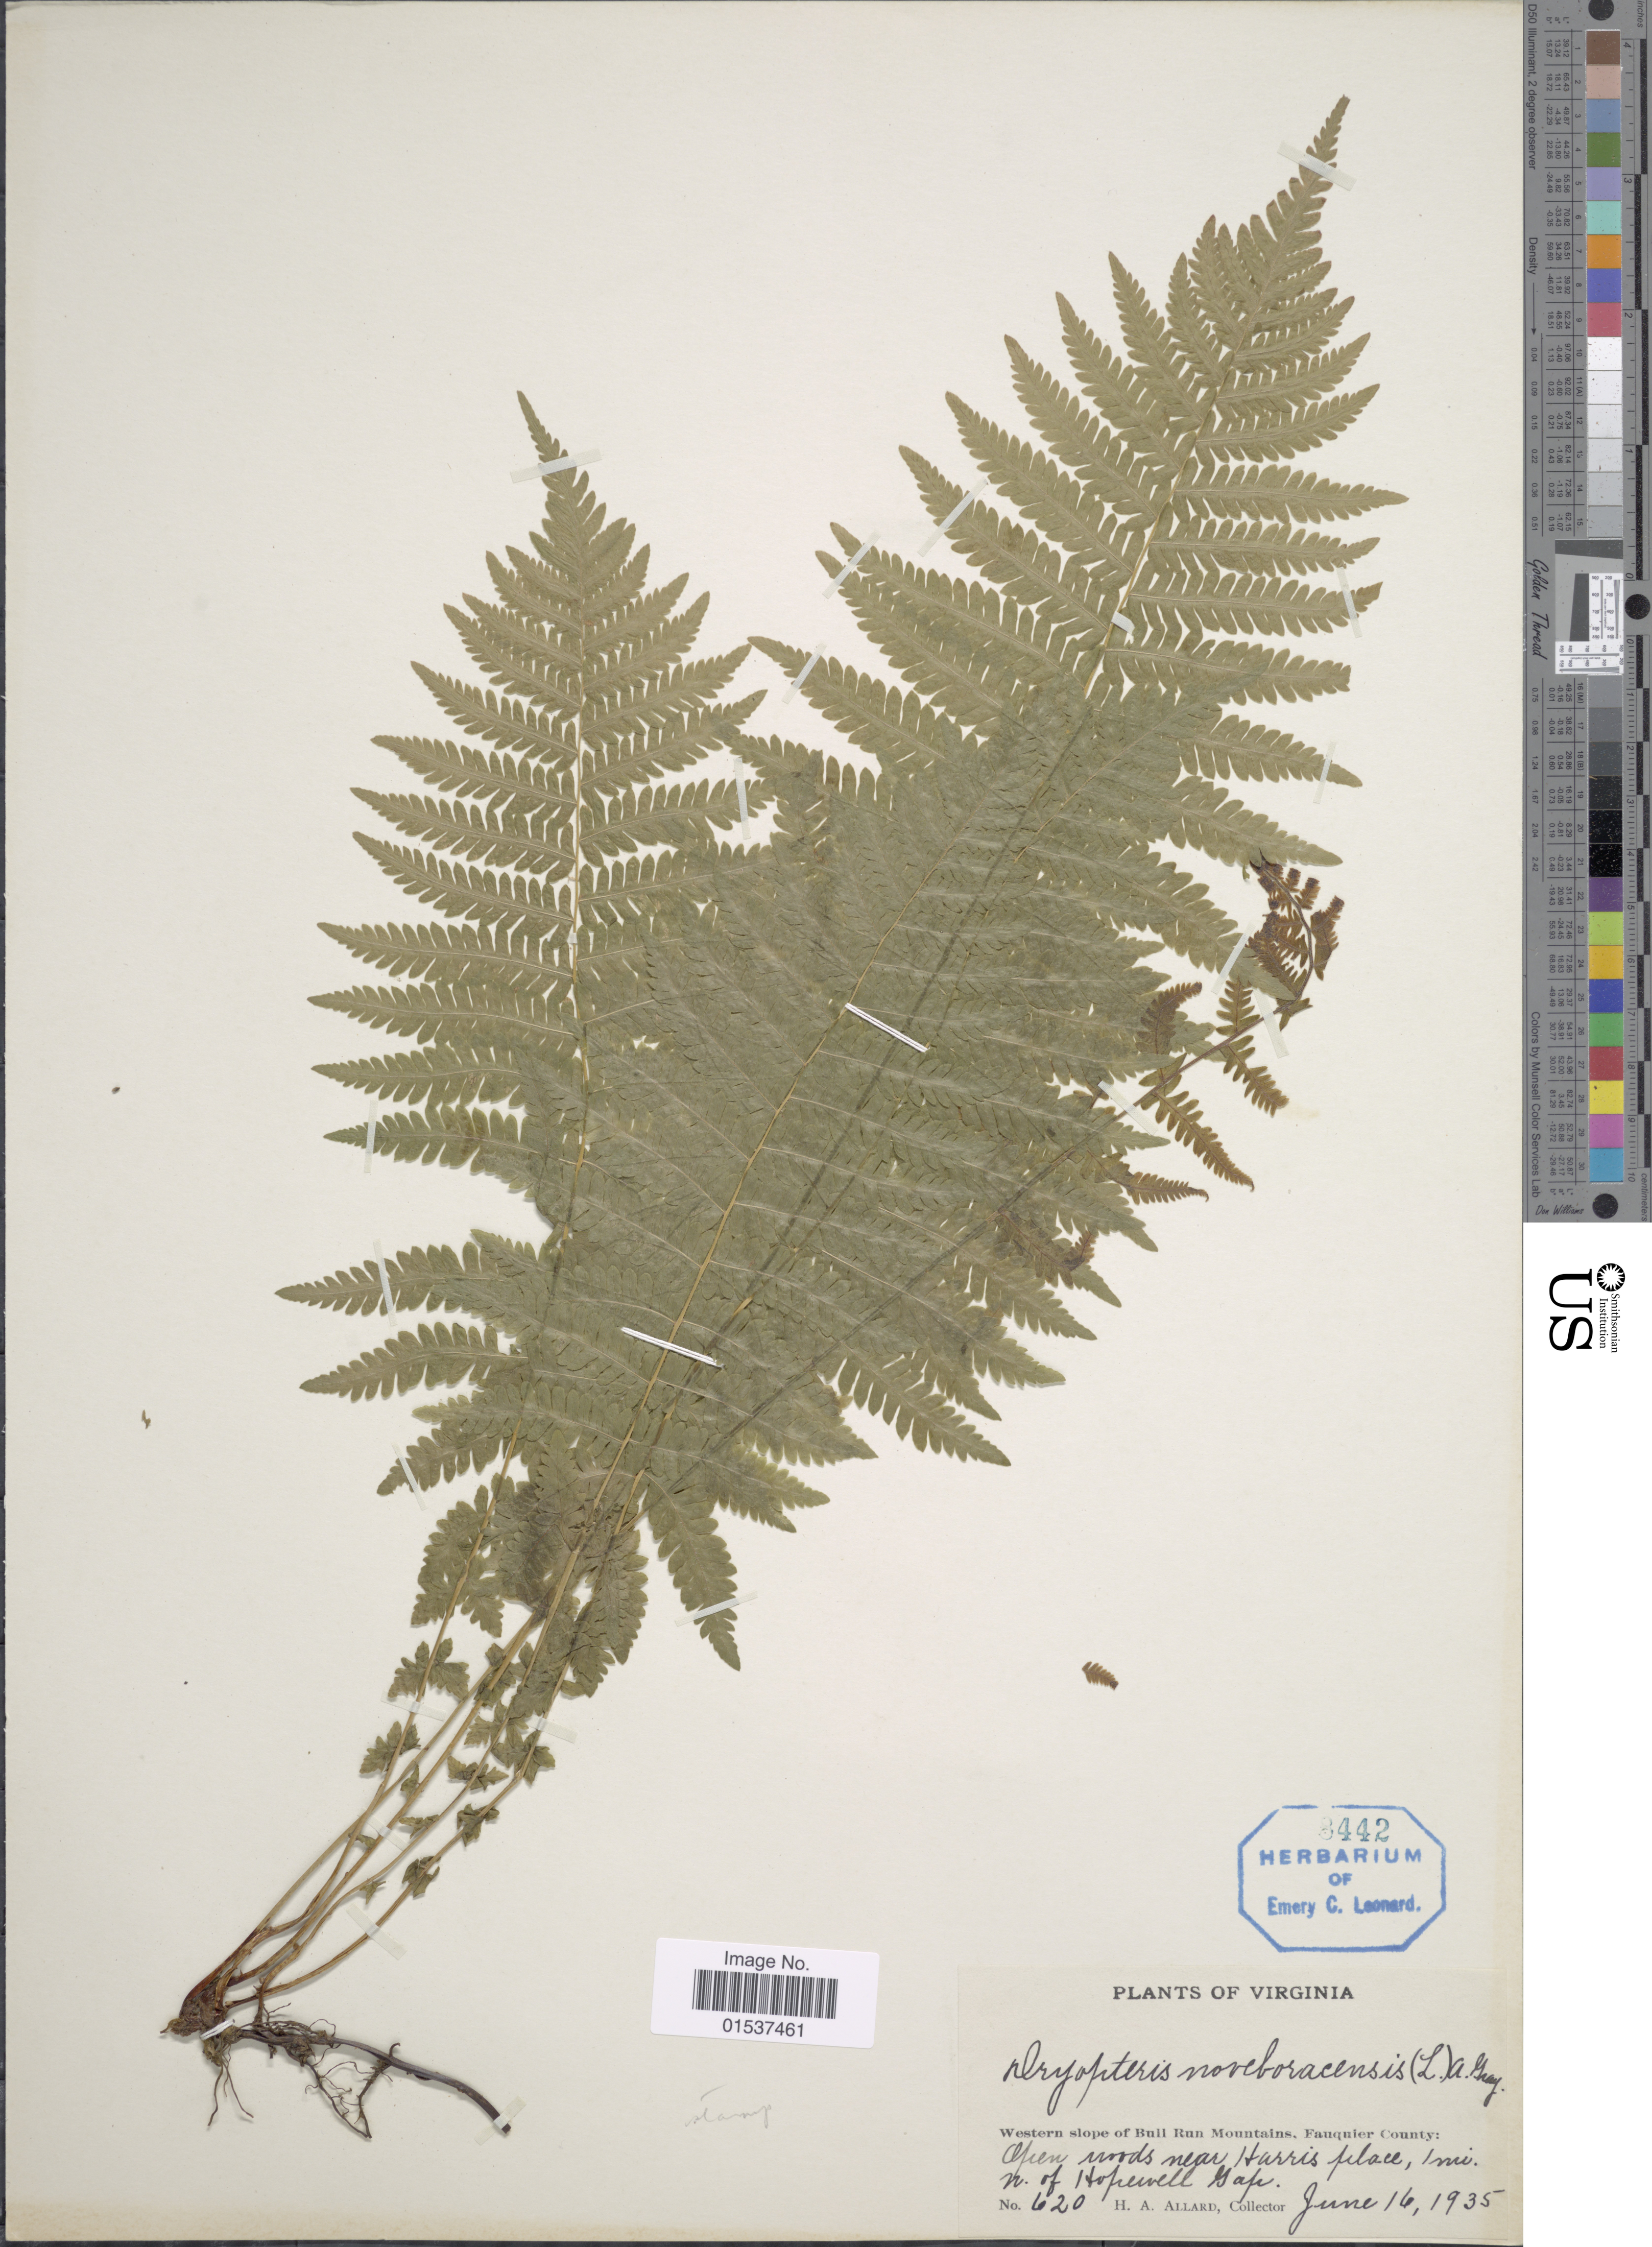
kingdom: Plantae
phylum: Tracheophyta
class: Polypodiopsida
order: Polypodiales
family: Thelypteridaceae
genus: Parathelypteris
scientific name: Parathelypteris noveboracensis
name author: (L.) Ching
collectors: H. A. Allard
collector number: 620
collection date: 1935-06-16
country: United States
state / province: Virginia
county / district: Fauquier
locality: Western slope of Bull Run Mountains, Fauquier County. Open woods near Harris palace, 1 mi n. of Hopewell Gap.